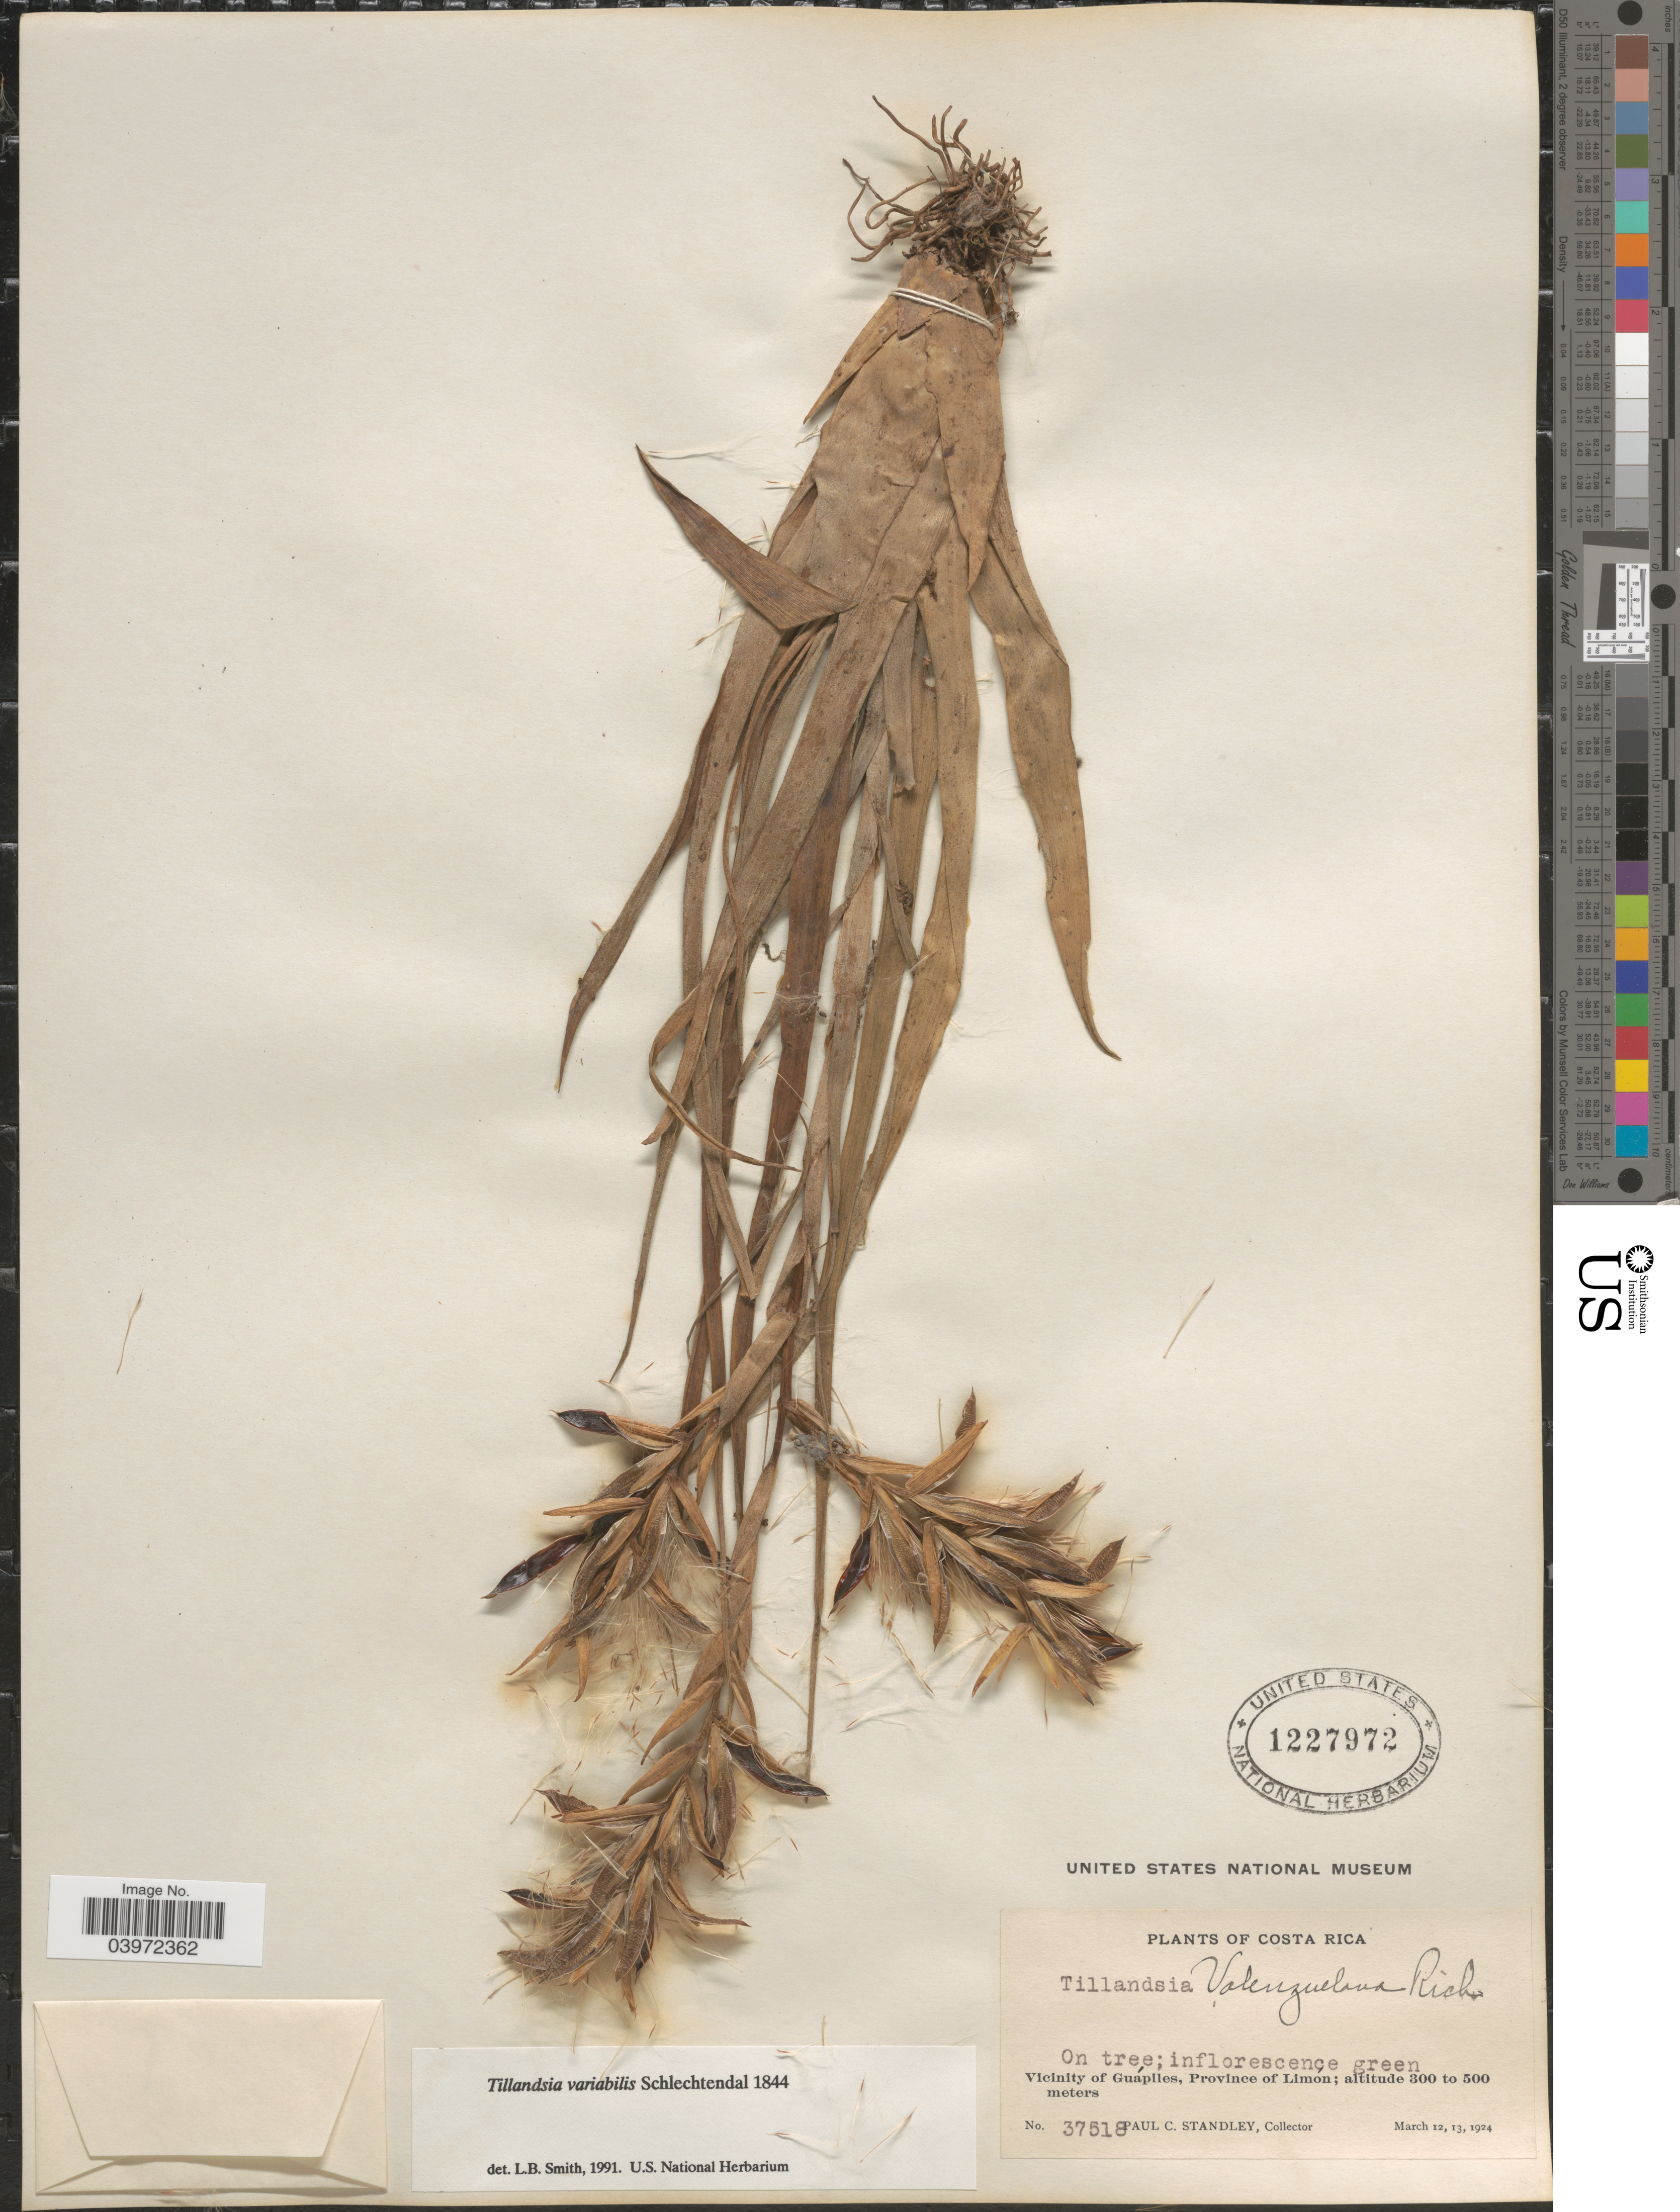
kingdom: Plantae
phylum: Tracheophyta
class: Liliopsida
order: Poales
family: Bromeliaceae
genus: Tillandsia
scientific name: Tillandsia variabilis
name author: Schltdl.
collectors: P. C. Standley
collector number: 37518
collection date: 1924-03-12/1924-03-13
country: Costa Rica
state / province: Limón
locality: Vicinity of Guápiles.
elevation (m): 300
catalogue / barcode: US 1227972